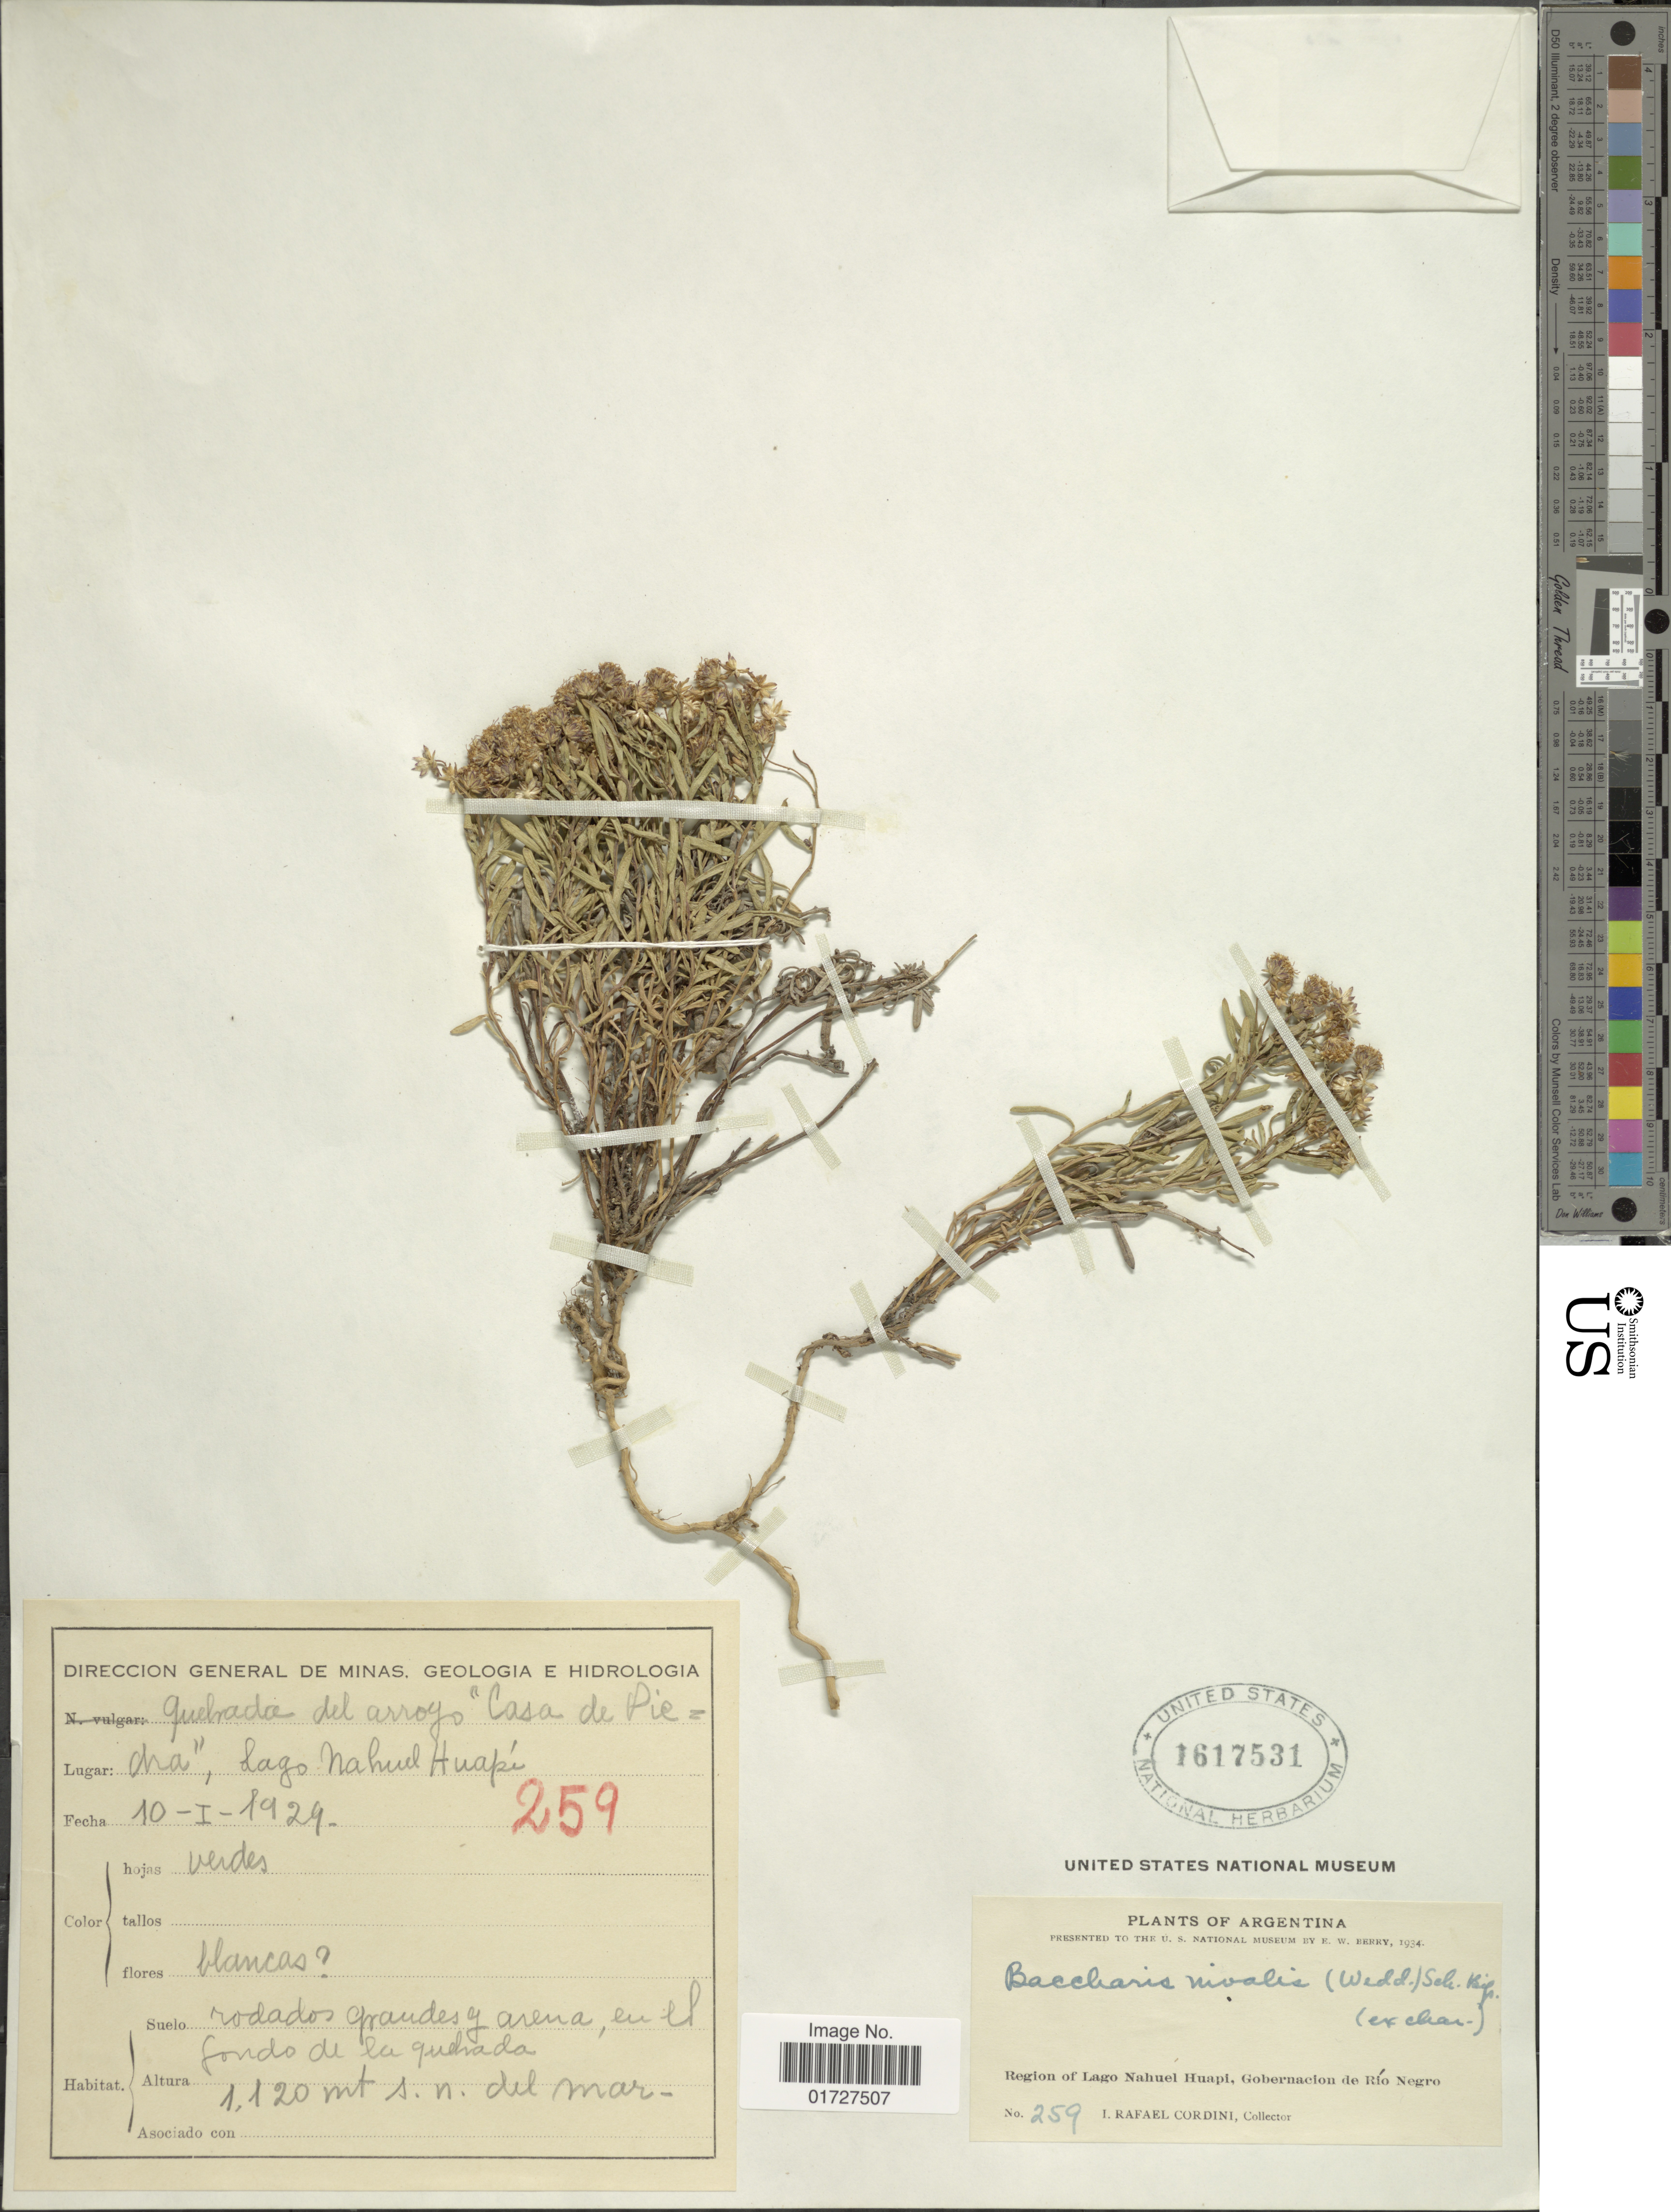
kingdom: Plantae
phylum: Tracheophyta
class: Magnoliopsida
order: Asterales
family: Asteraceae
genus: Baccharis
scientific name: Baccharis nivalis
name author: (Wedd.) Sch. Bip. ex Phil.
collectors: I. Cordini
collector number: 259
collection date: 1924-01-10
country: Argentina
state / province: Rio Negro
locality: Region of Lago Nahuel Huapi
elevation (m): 1120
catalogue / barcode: US 1617531